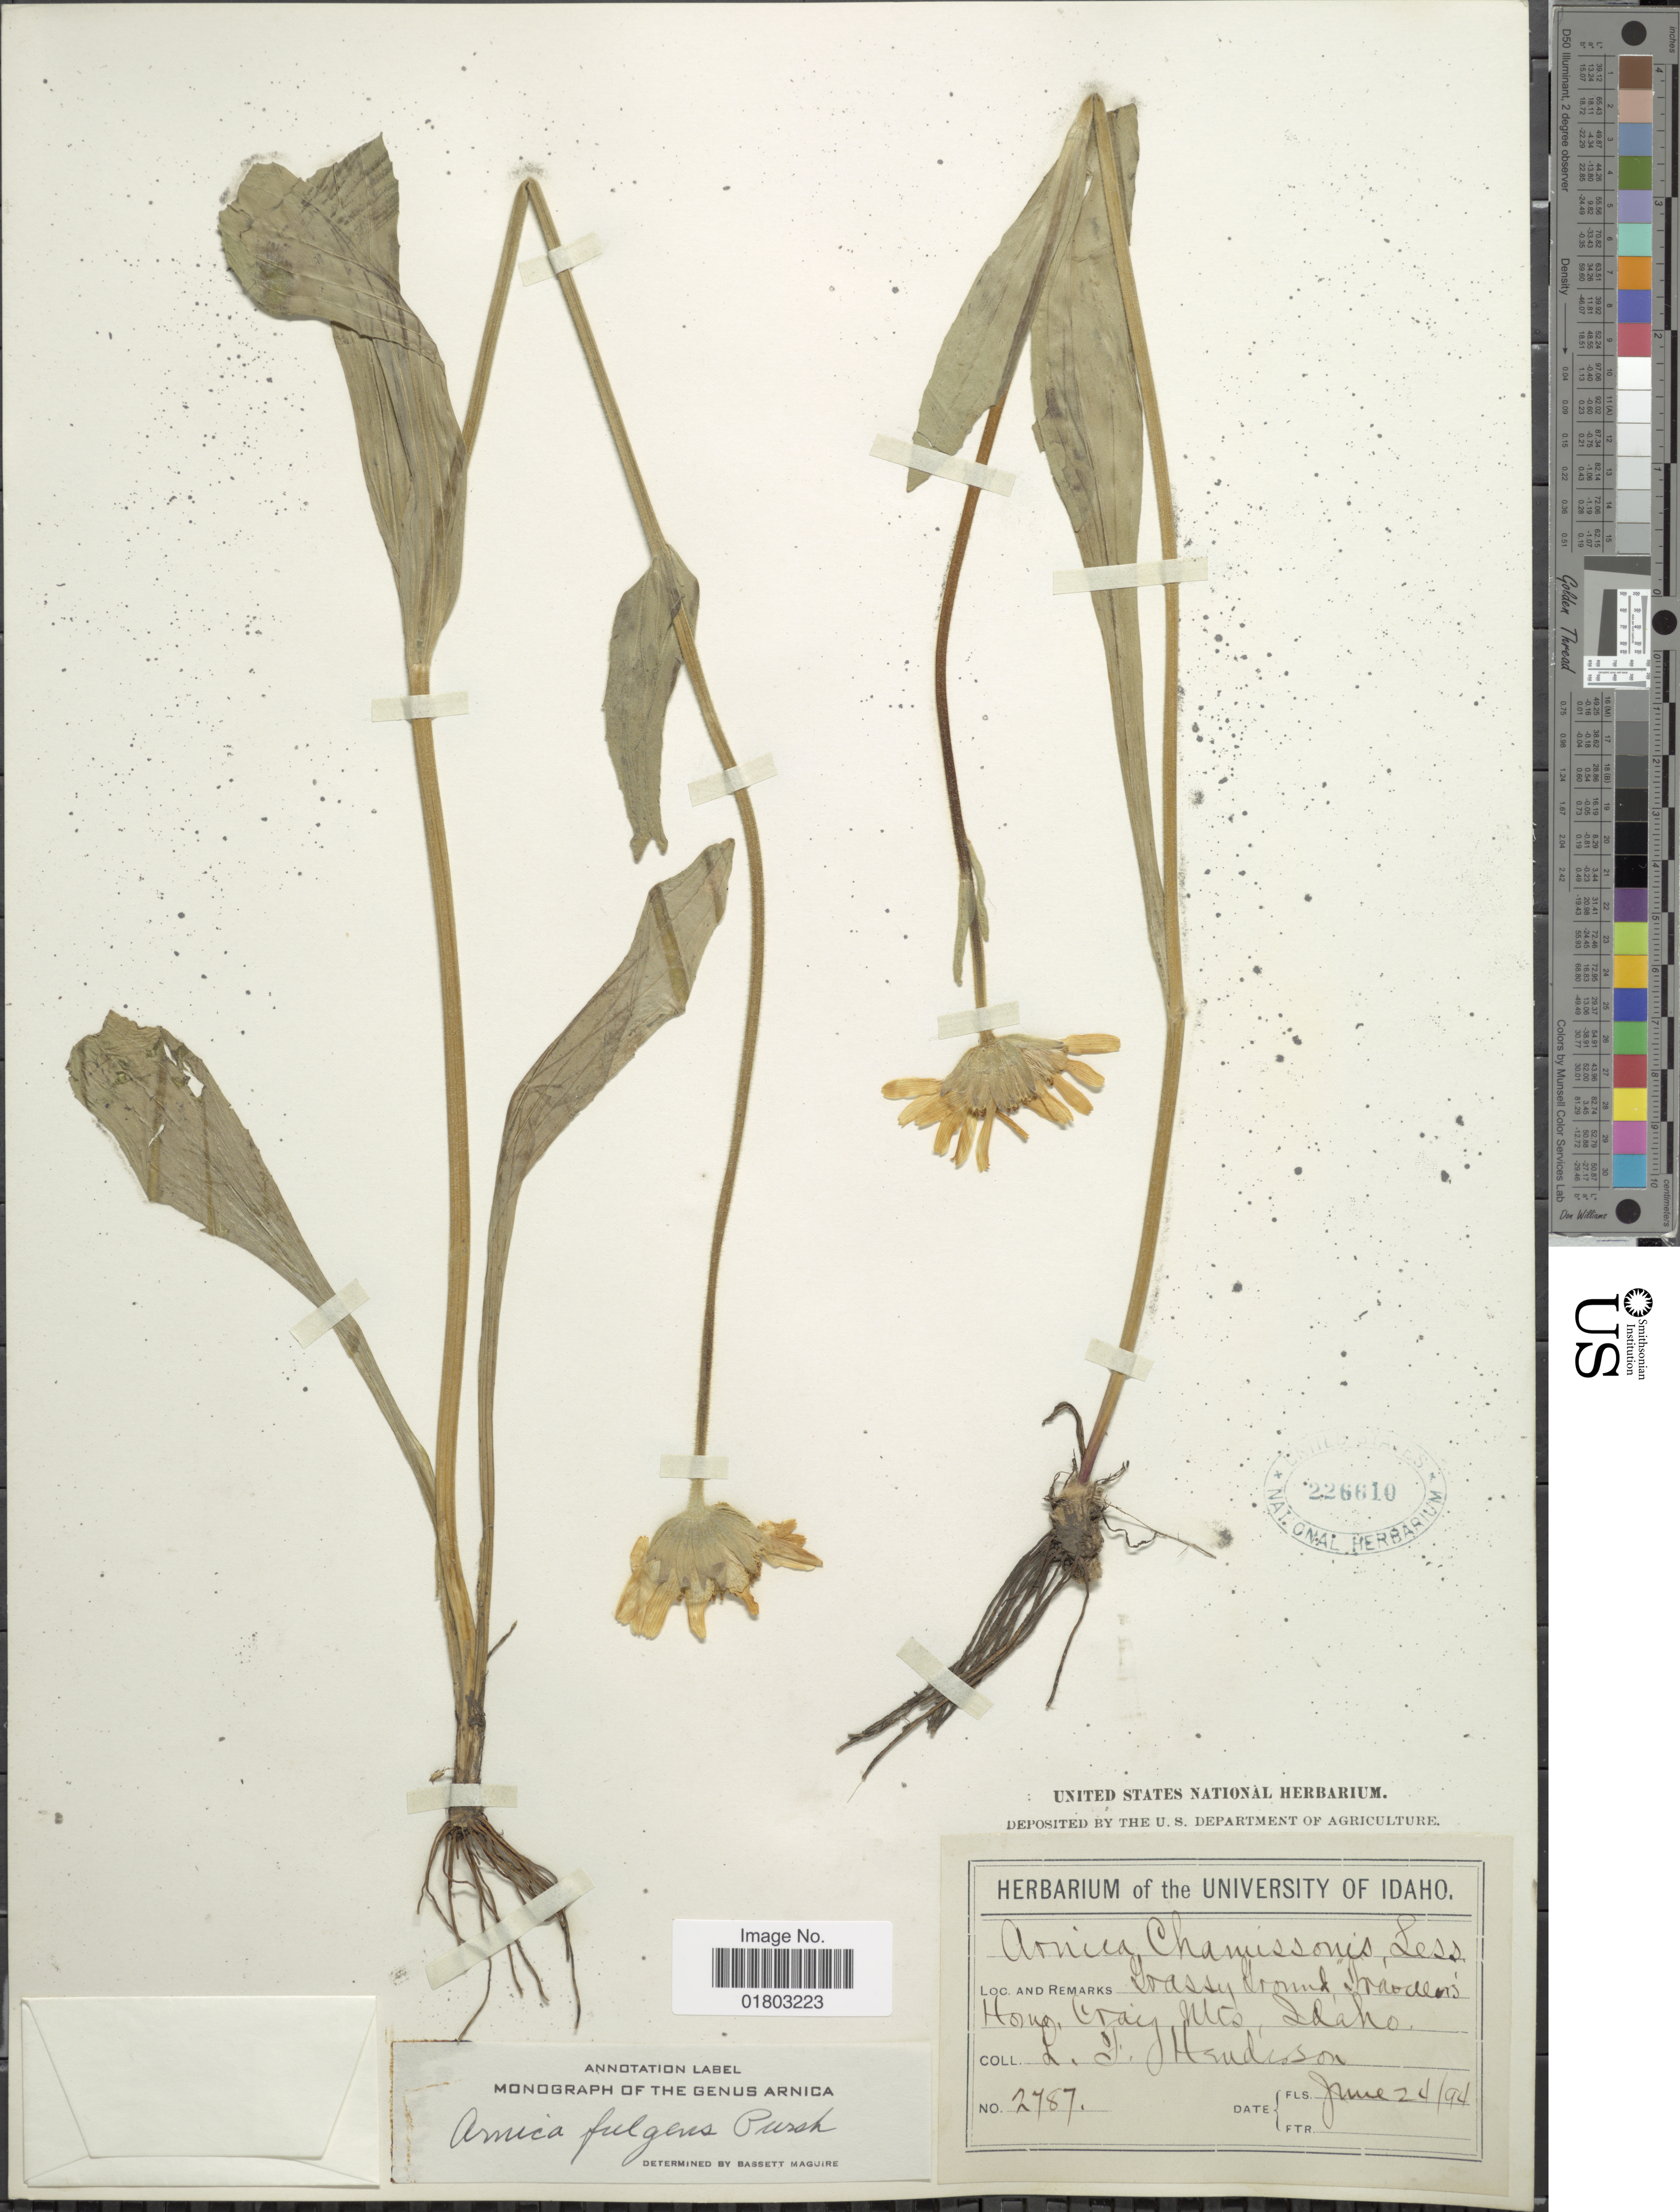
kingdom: Plantae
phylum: Tracheophyta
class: Magnoliopsida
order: Asterales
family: Asteraceae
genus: Arnica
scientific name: Arnica fulgens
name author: Pursh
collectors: L. Henderson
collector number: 2787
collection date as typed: Transcribed d/m/y: 24/6/94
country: United States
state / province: Idaho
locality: Craig Mts.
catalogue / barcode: US 226610